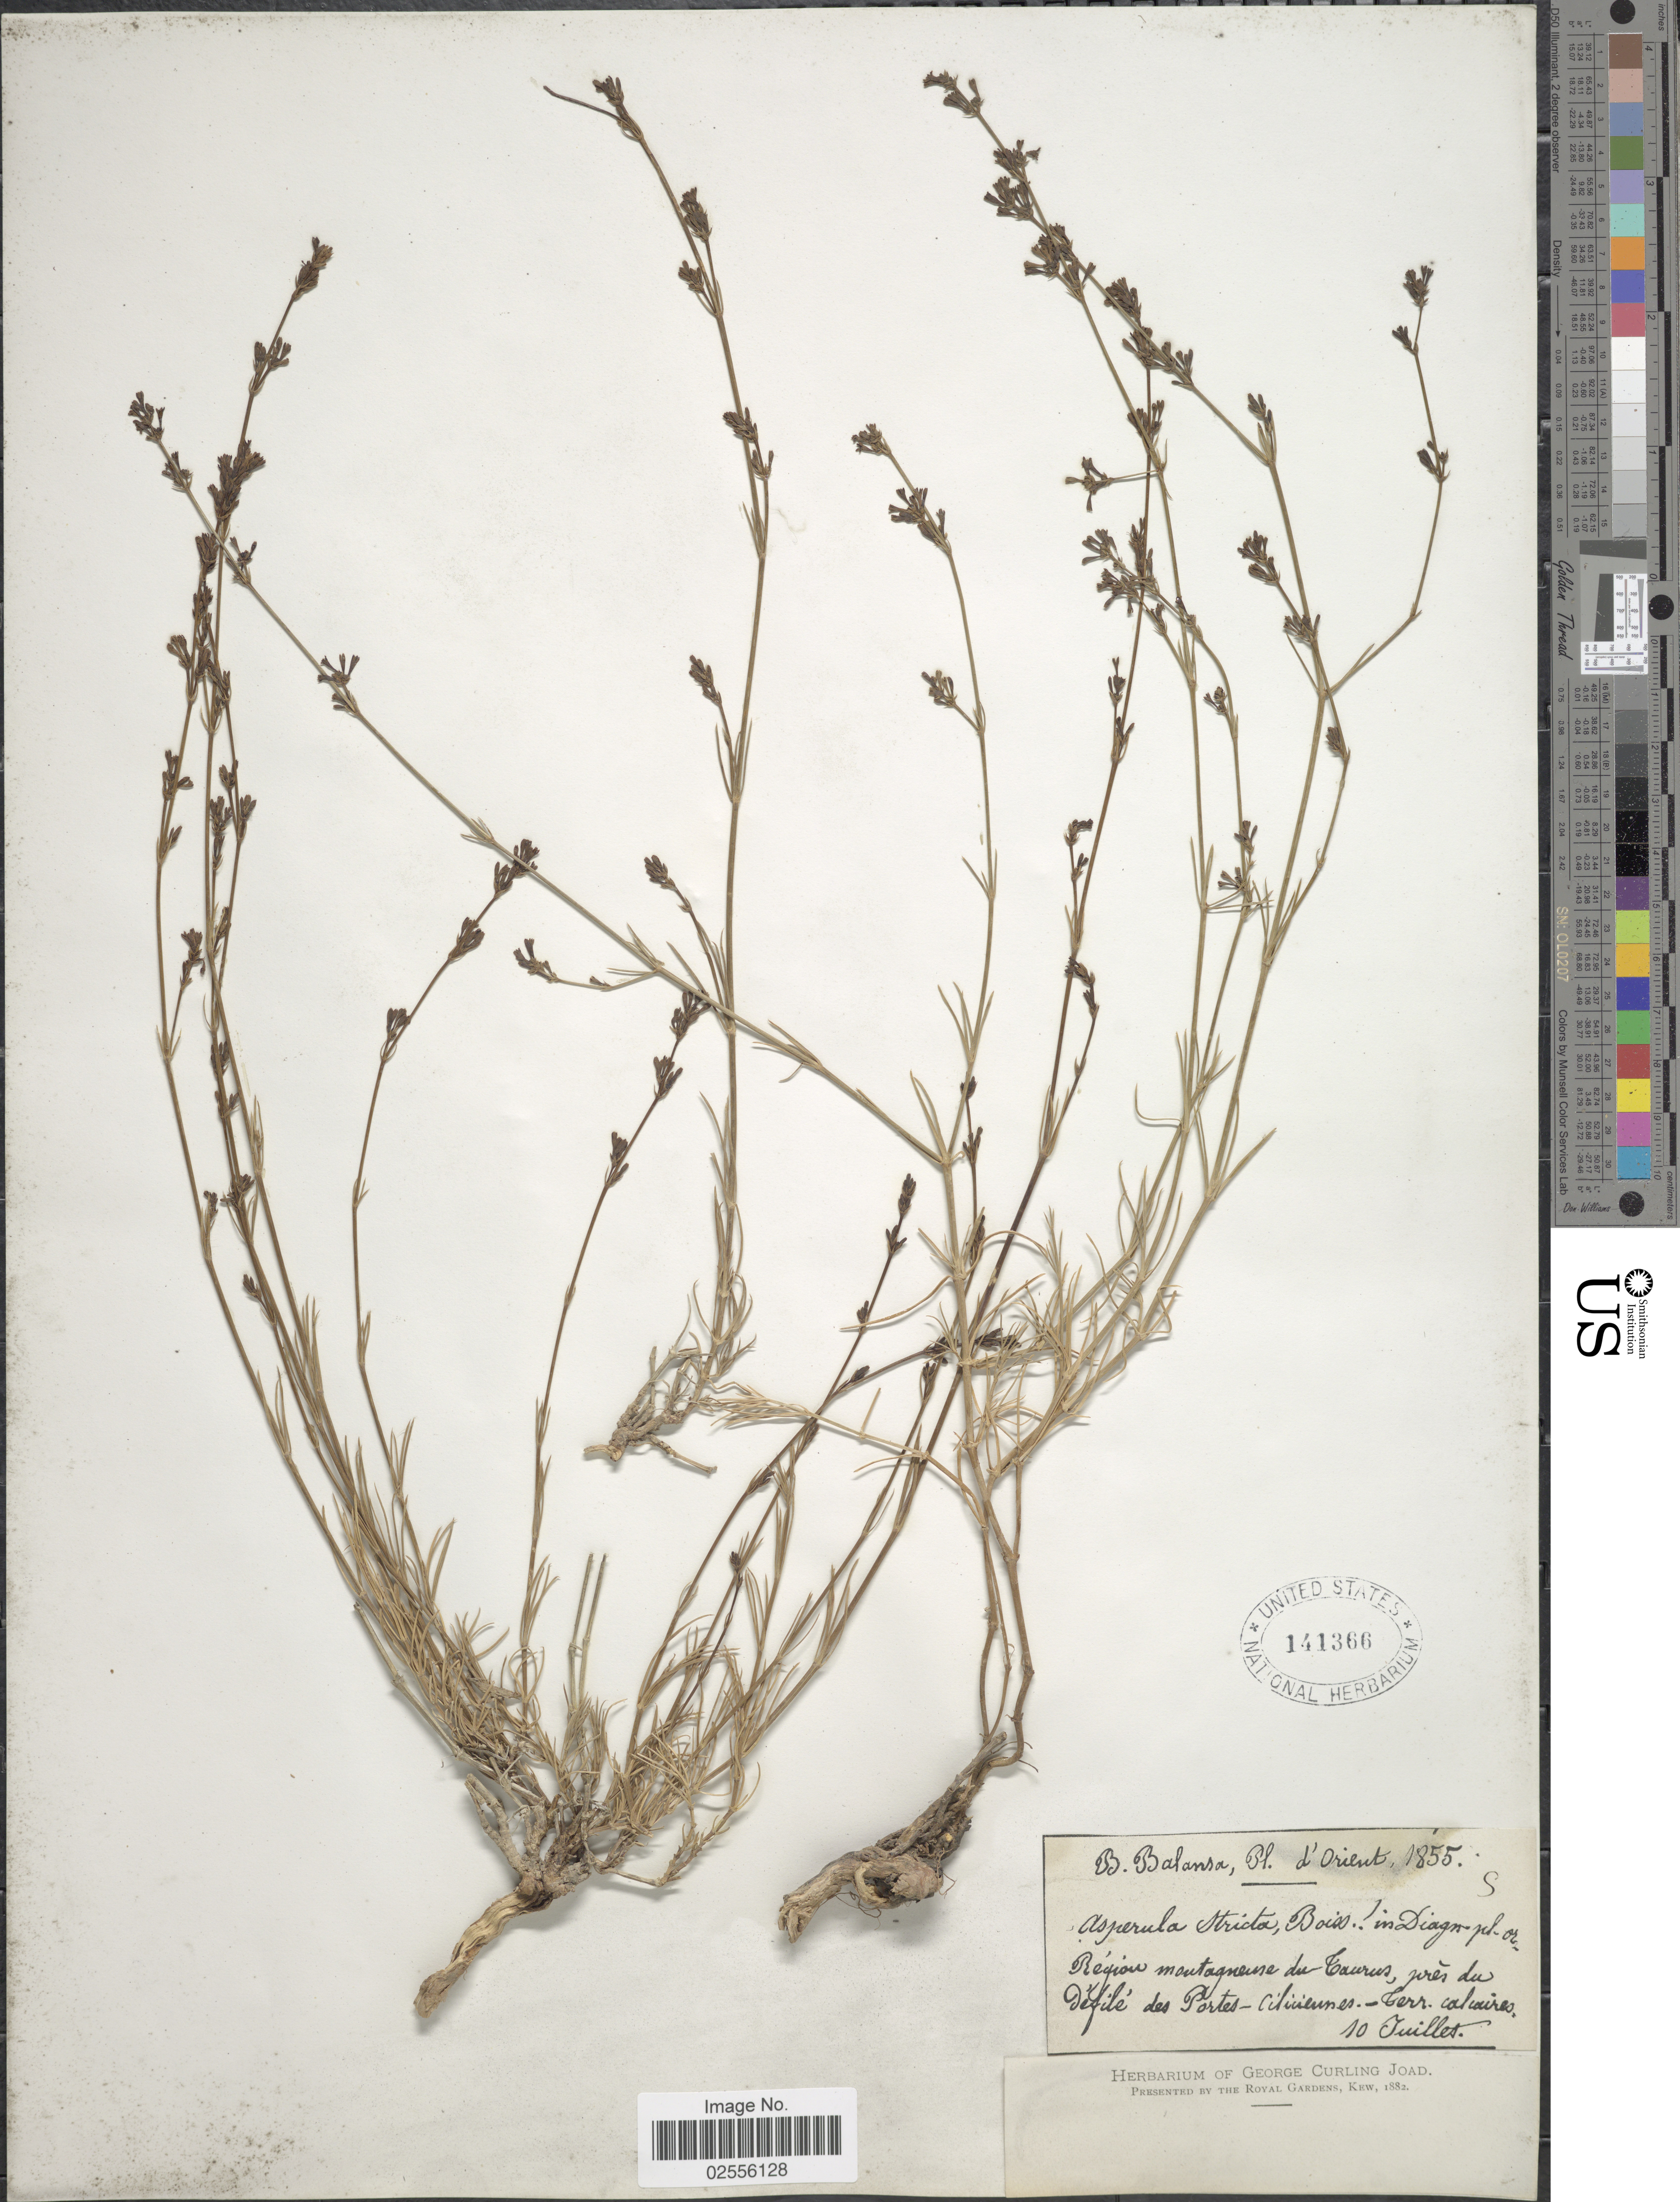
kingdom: Plantae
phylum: Tracheophyta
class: Magnoliopsida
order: Gentianales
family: Rubiaceae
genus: Asperula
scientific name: Asperula stricta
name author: Boiss.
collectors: B. Balansa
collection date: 1855-07-10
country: Turkey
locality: Orient., Region montagneuse du Taurus, pres du Defile des Portes-Cilicienses-Terr. calcaires. [interpreted]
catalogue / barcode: US 141366